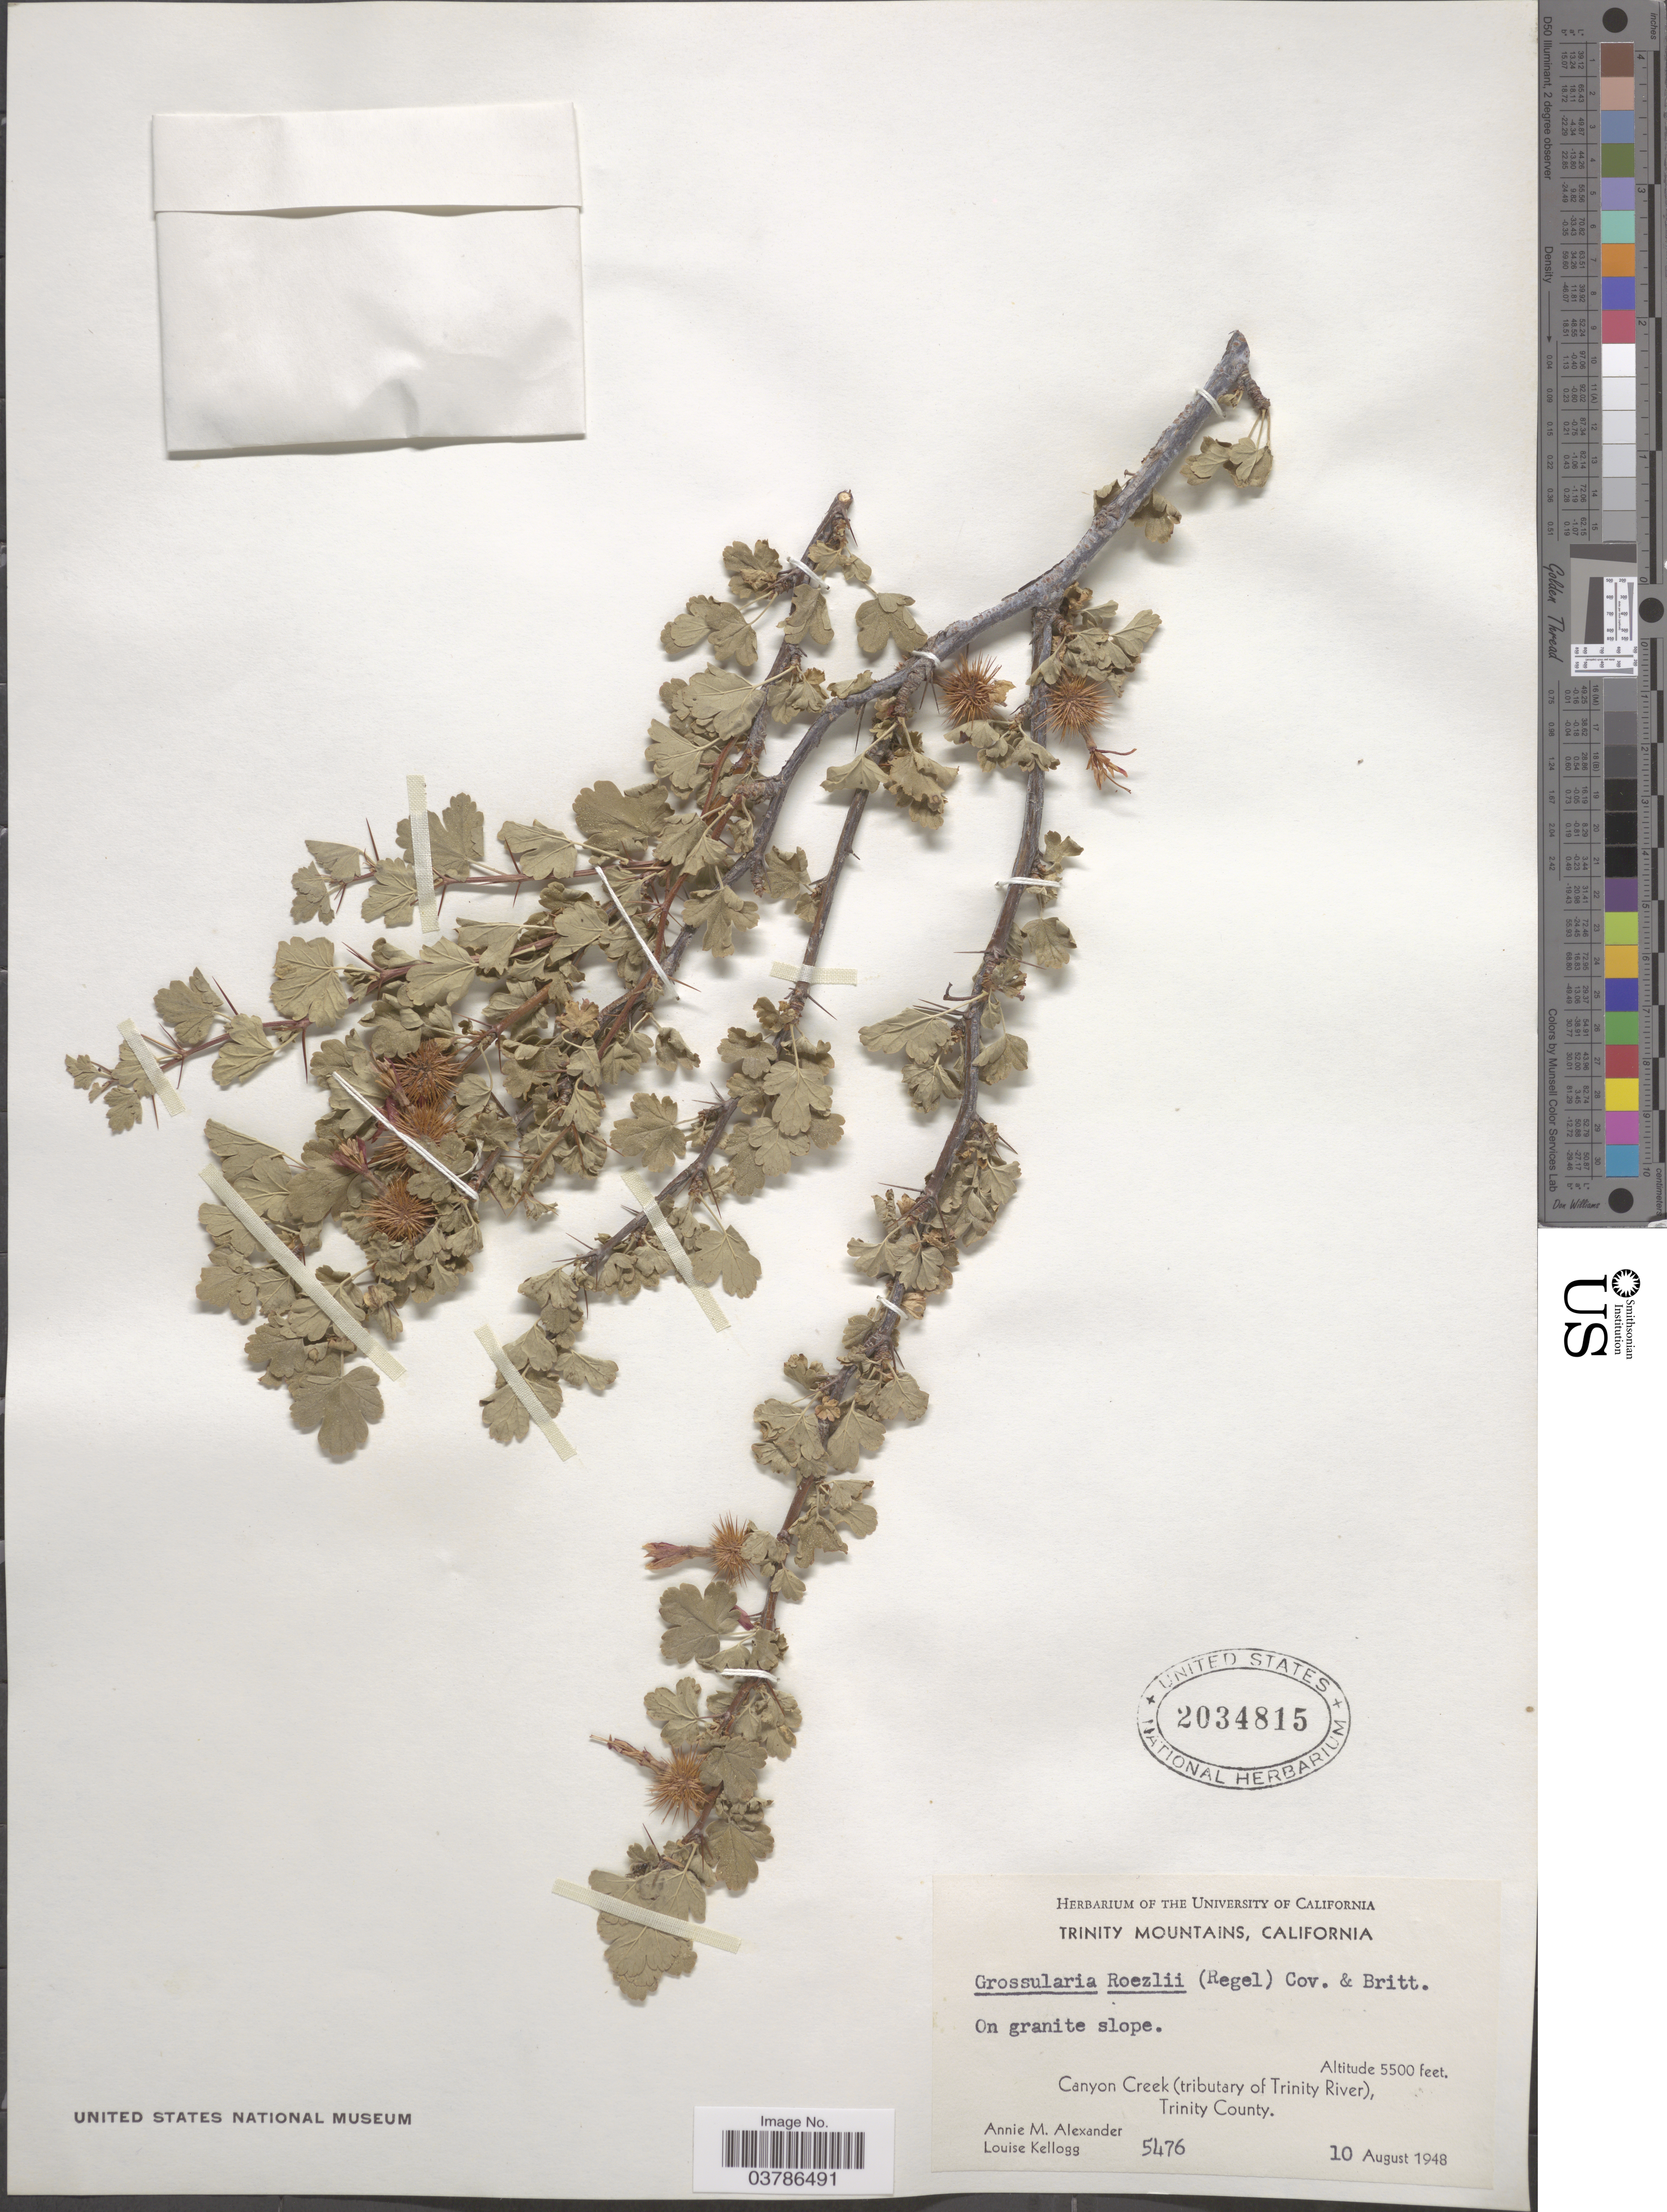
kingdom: Plantae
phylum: Tracheophyta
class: Magnoliopsida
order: Saxifragales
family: Grossulariaceae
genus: Ribes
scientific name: Ribes roezlii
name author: Regel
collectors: A. M. Alexander & L. Kellogg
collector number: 5476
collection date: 1948-08-10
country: United States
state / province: California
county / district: Trinity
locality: Trinity Mountains. Canyon Creek (tributary of Trinity River), Trinity County.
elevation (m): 1676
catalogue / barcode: US 2034815